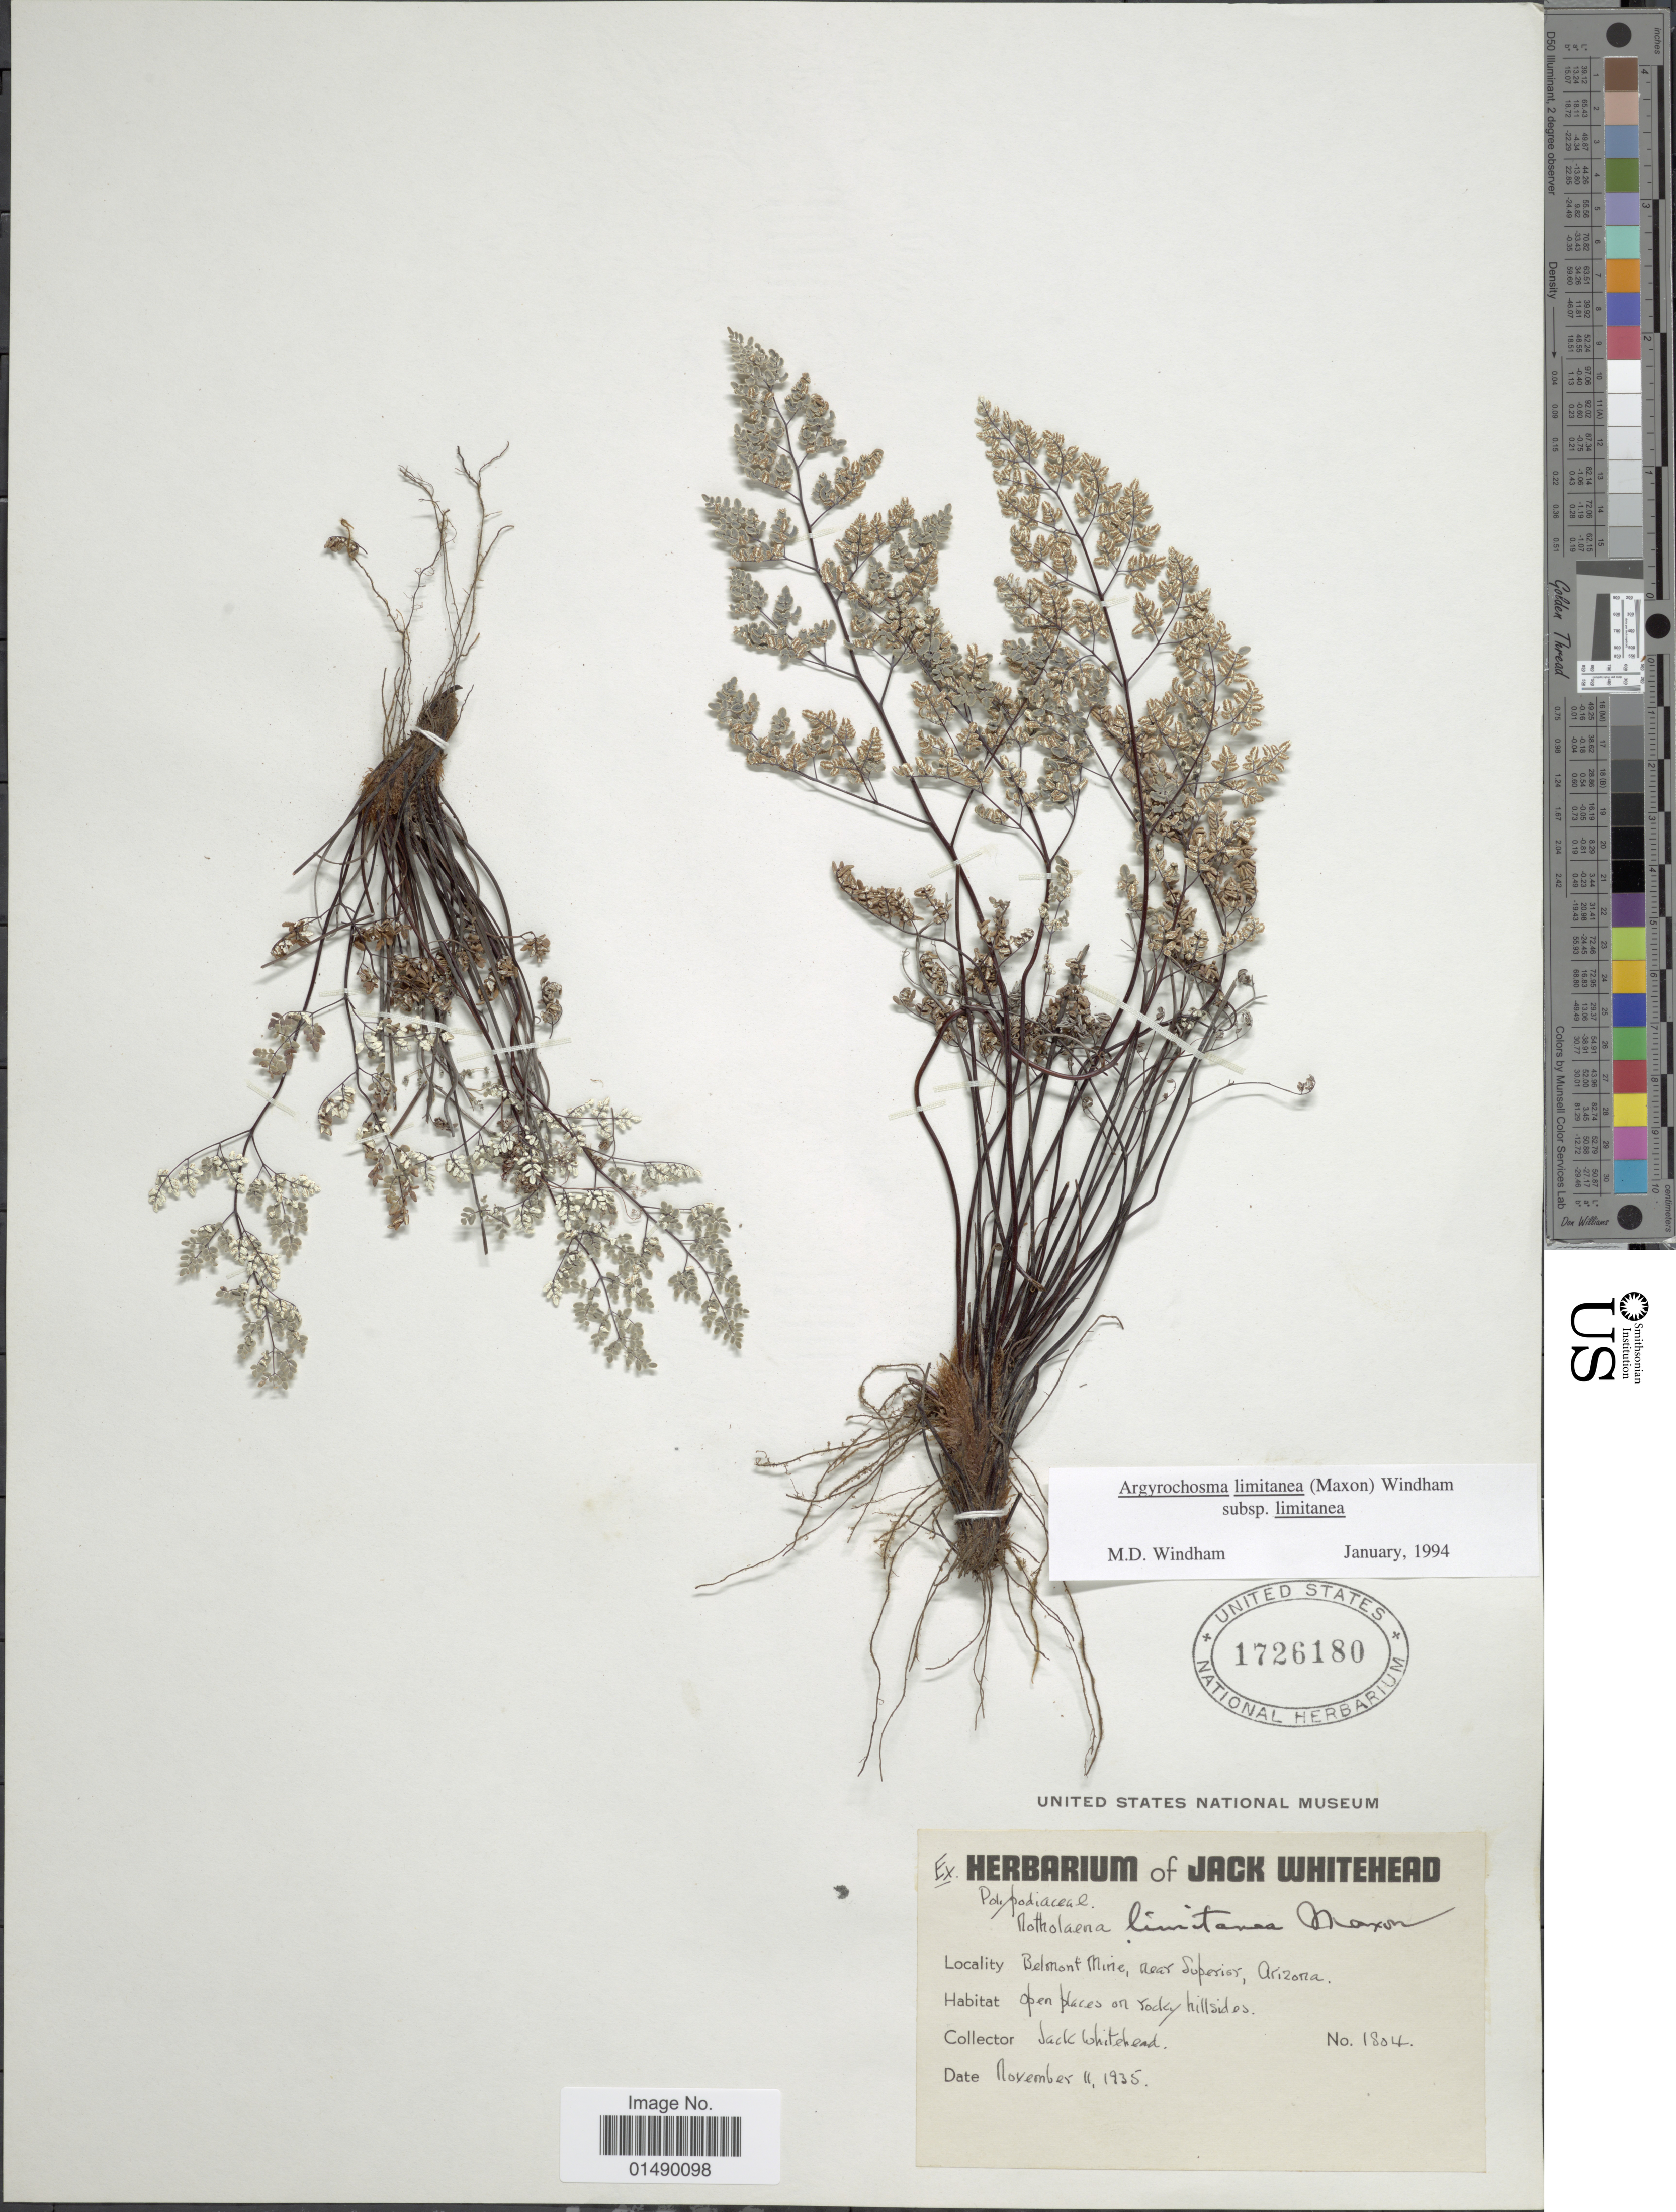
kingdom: Plantae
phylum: Tracheophyta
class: Polypodiopsida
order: Polypodiales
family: Pteridaceae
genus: Argyrochosma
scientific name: Argyrochosma limitanea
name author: (Maxon) Windham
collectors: J. Whitehead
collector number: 1804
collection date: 1935-11-11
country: United States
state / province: Arizona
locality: Arizona, Belmont Mine, near Superior.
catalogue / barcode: US 1726180